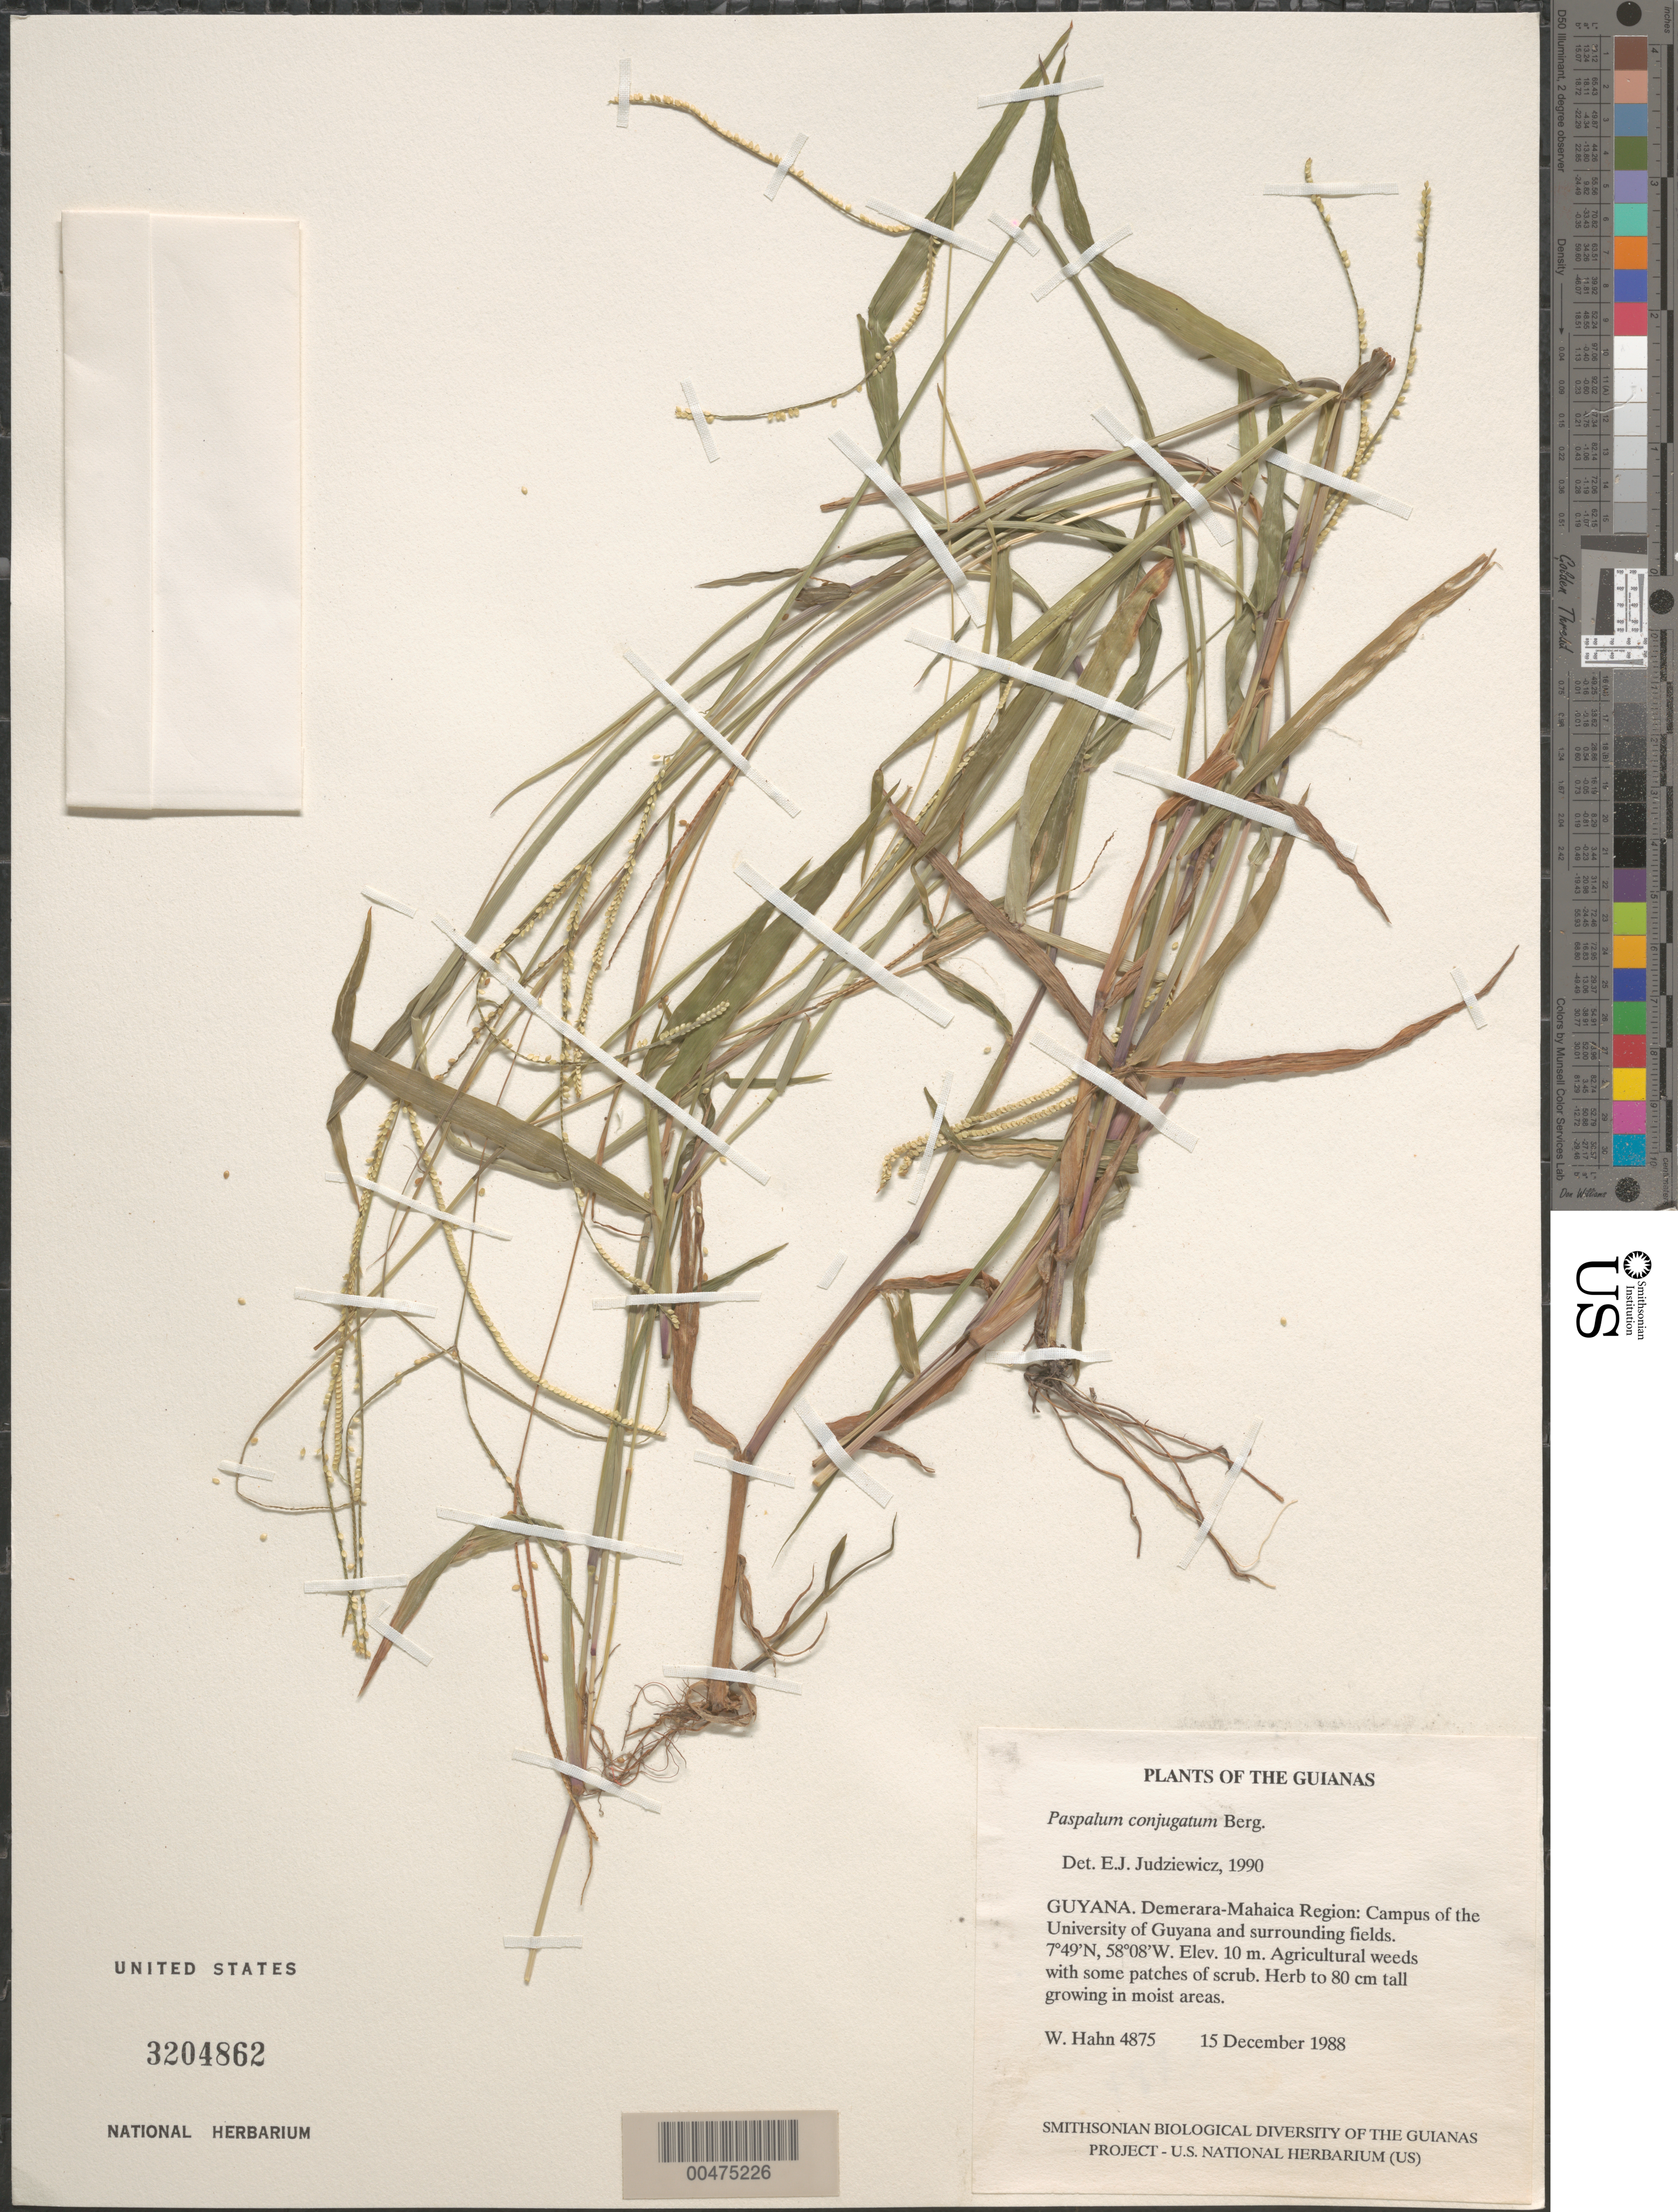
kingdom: Plantae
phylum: Tracheophyta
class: Liliopsida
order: Poales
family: Poaceae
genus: Paspalum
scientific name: Paspalum conjugatum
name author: P.J. Bergius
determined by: Judziewicz, E. J.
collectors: W. Hahn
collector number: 4875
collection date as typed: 15 December 1988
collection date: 1988-12-15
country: Guyana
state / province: Demerara-Mahaica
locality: Campus of the University of Guyana and surrounding fields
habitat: Agricultural weeds with some patches of scrub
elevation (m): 10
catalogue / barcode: US 3204862